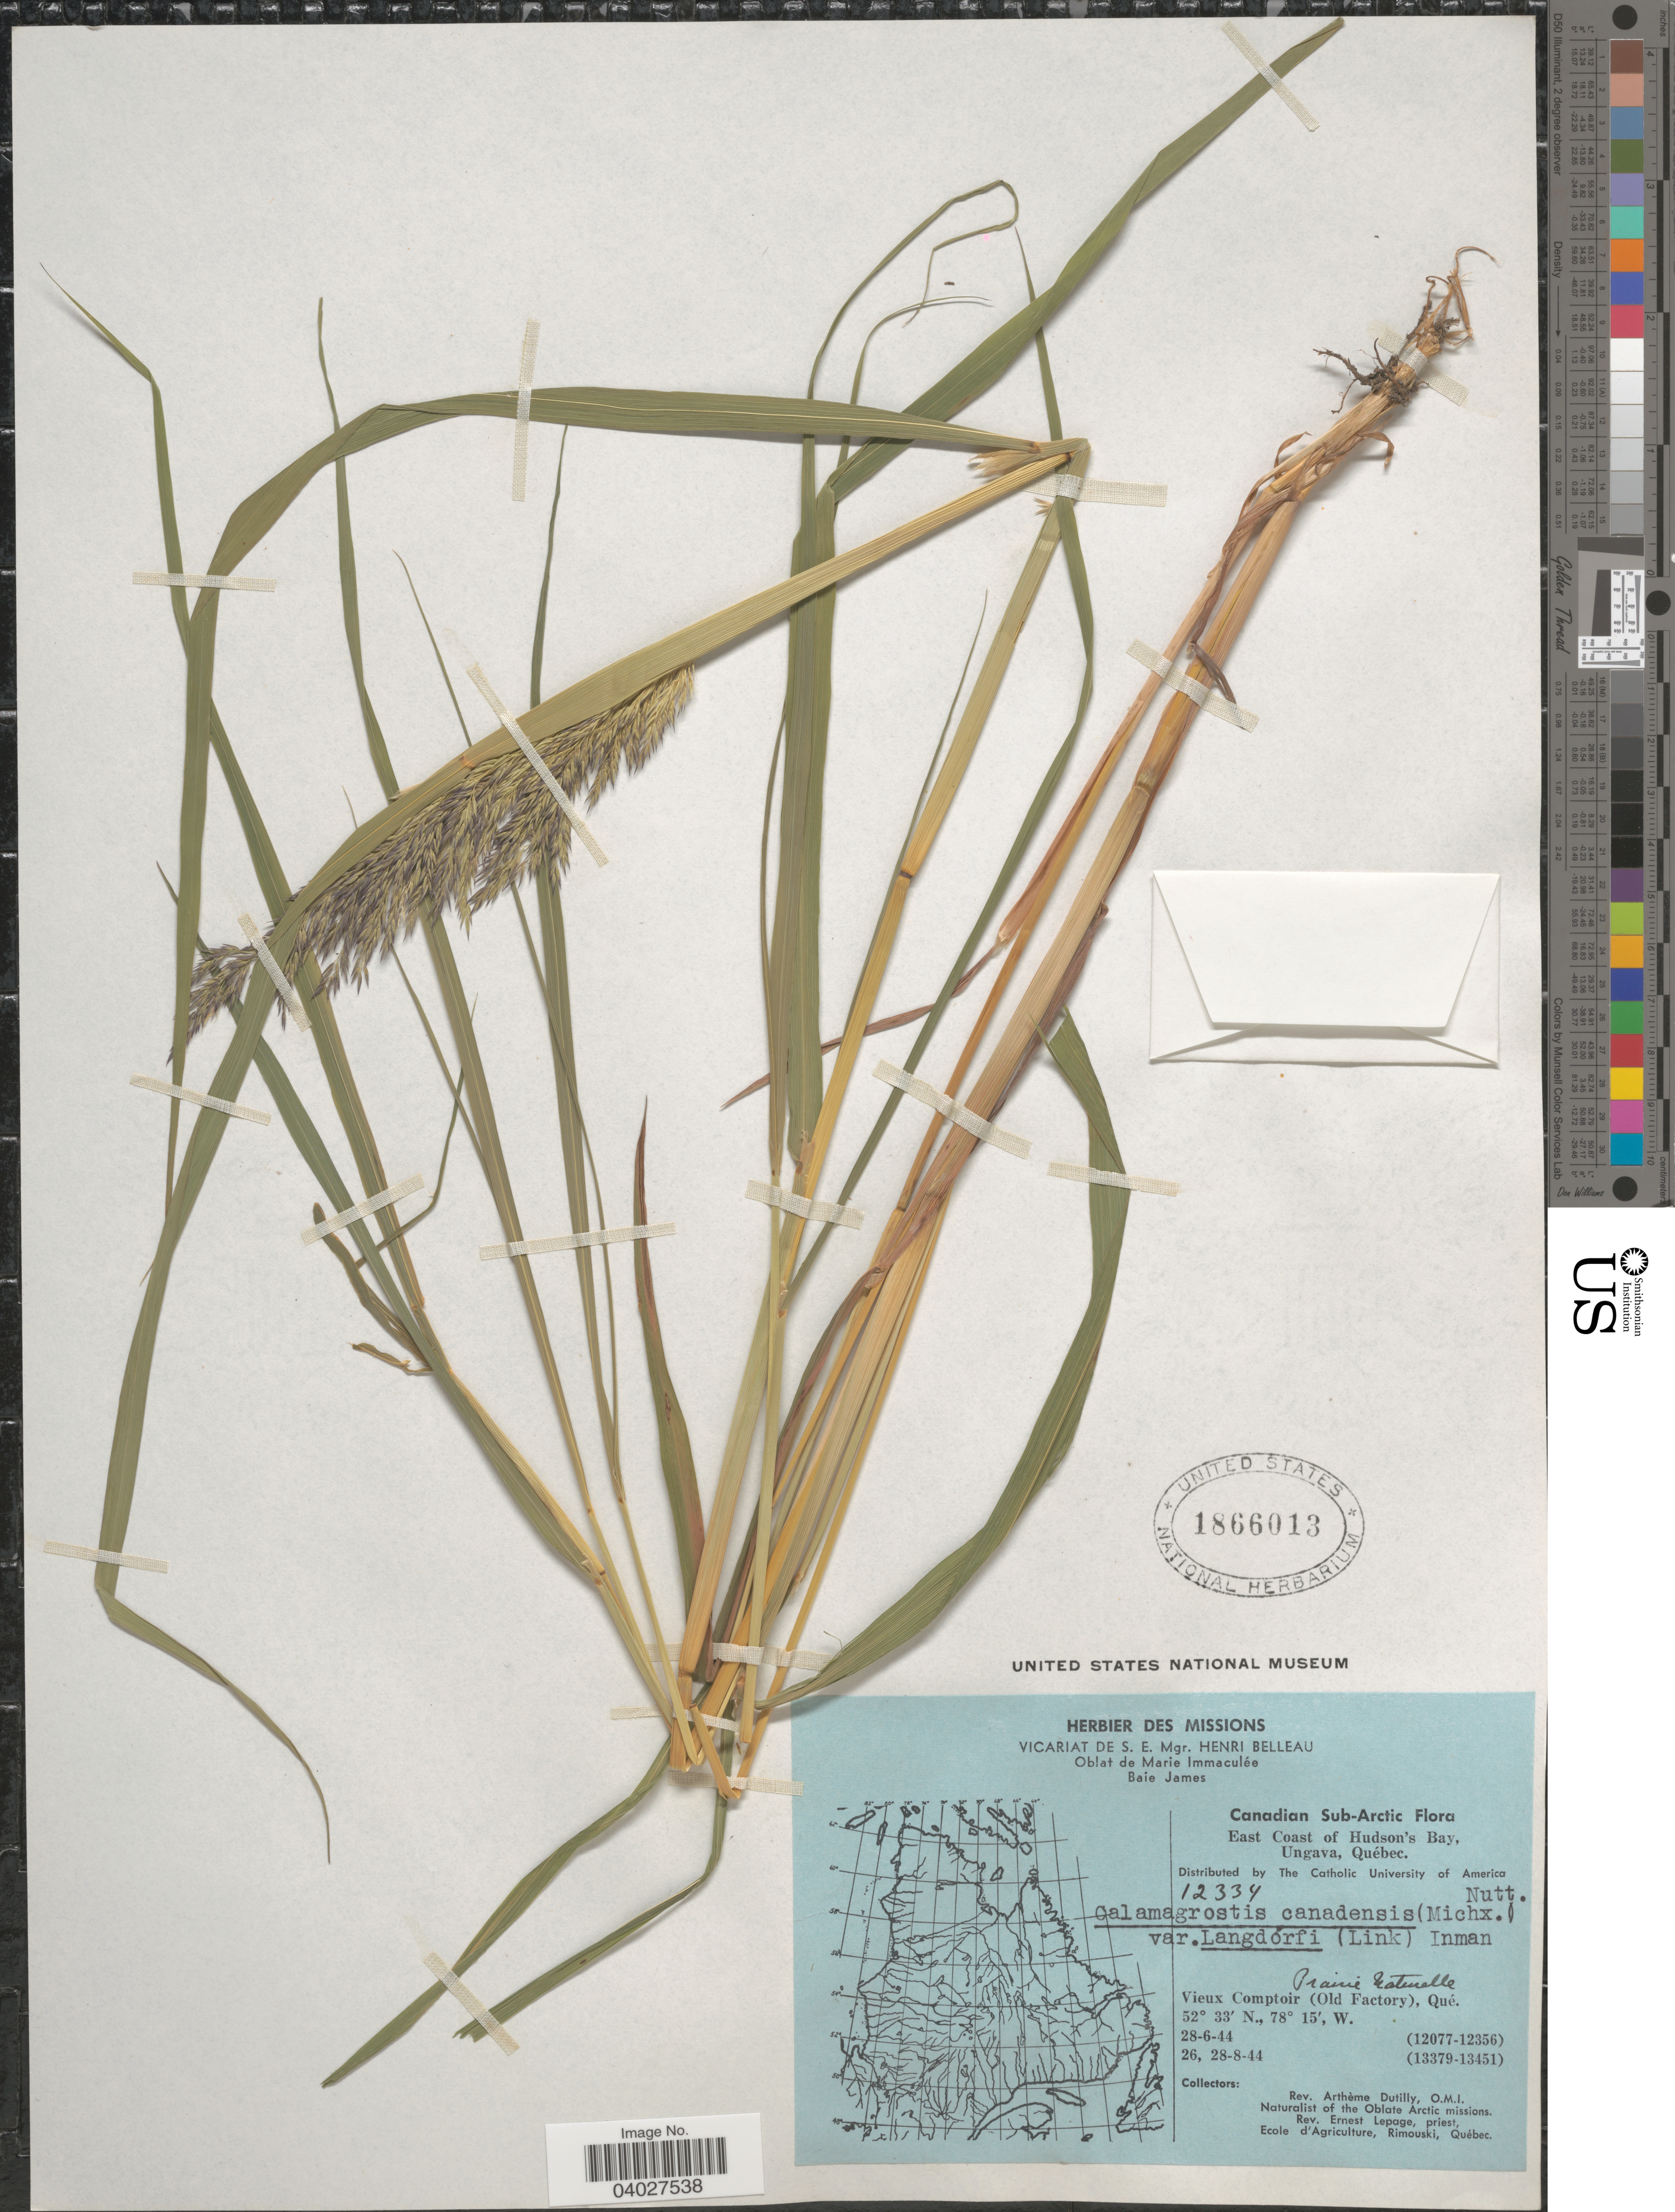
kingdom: Plantae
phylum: Tracheophyta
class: Liliopsida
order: Poales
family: Poaceae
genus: Calamagrostis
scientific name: Calamagrostis canadensis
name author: (Michx.) P. Beauv.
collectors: A. Dutilly & E. Lepage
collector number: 12334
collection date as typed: Transcribed d/m/y: 28/6/44 to 26/8/44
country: Canada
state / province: Quebec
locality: Canadian Sub-Arctic. East Coast of Hudson's Bay, Ungava. Vieux Comptoir (Old Factory).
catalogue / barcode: US 1866013